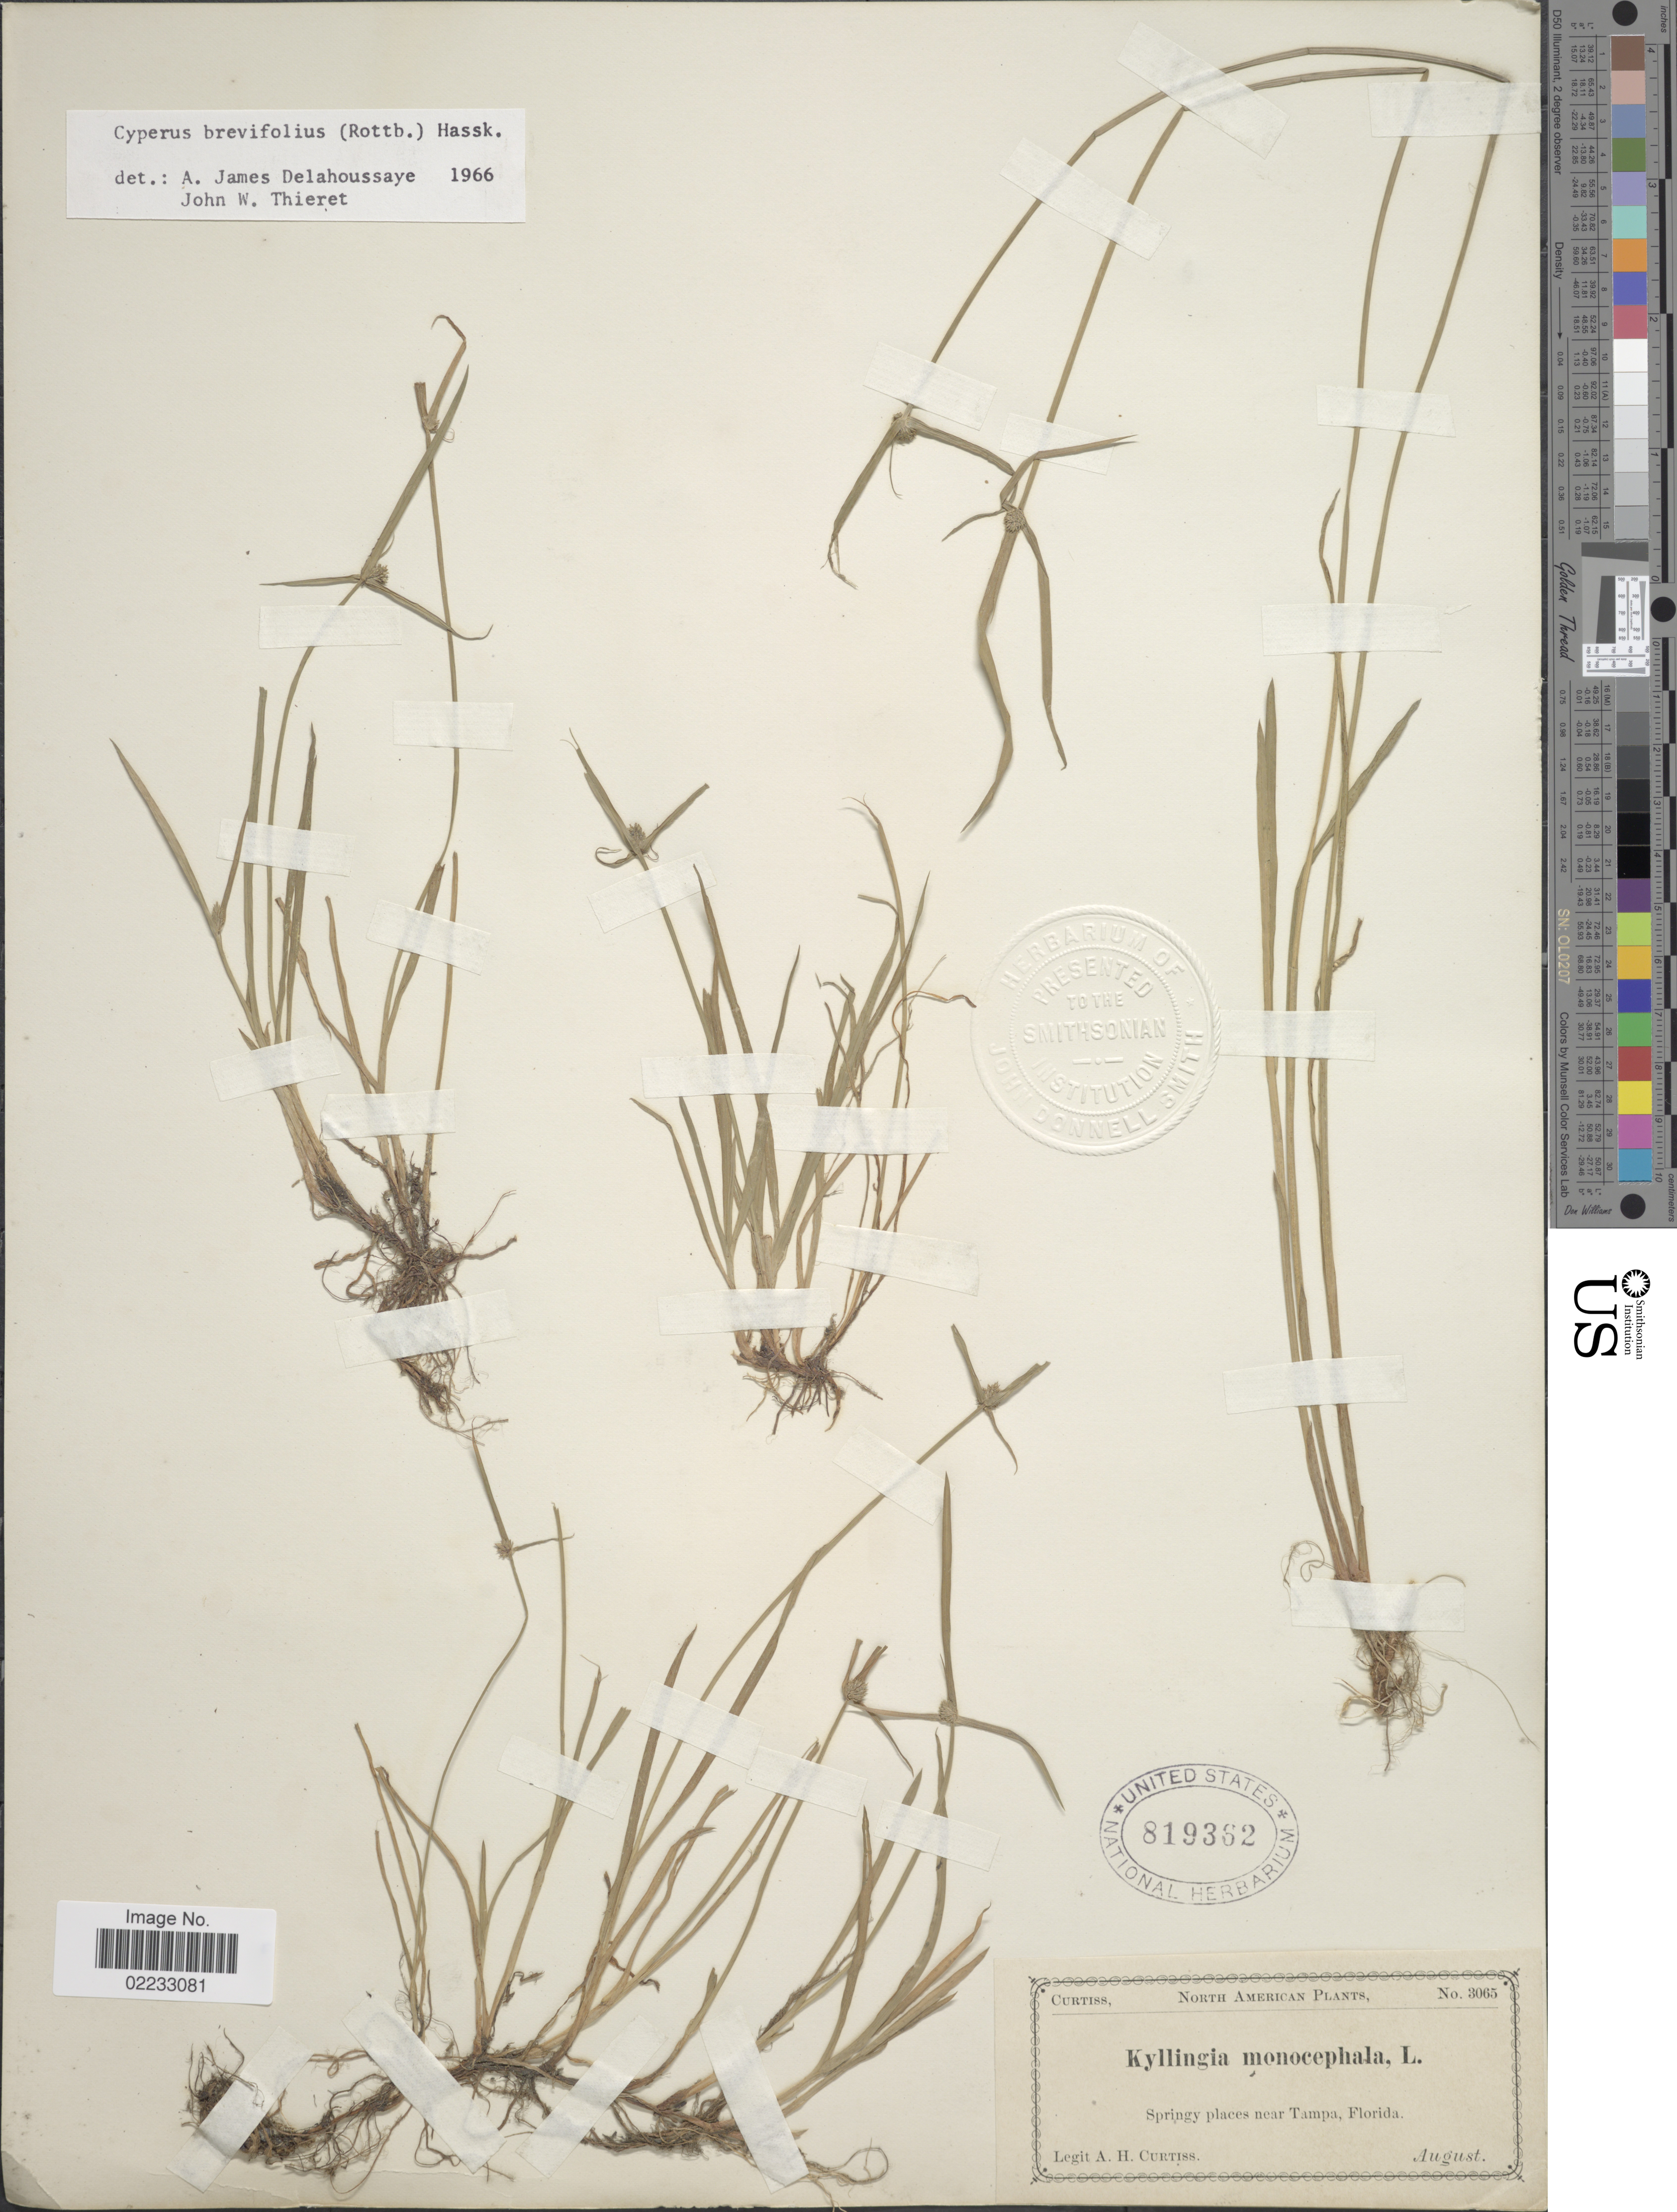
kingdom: Plantae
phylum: Tracheophyta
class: Liliopsida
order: Poales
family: Cyperaceae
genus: Cyperus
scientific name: Cyperus brevifolius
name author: (Rottb.) Hassk.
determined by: Strong, M. T., (US), Smithsonian Institution - National Museum of Natural History (UNITED STATES)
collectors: A. H. Curtiss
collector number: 3065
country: United States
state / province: Florida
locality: Places near Tampa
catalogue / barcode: US 819362